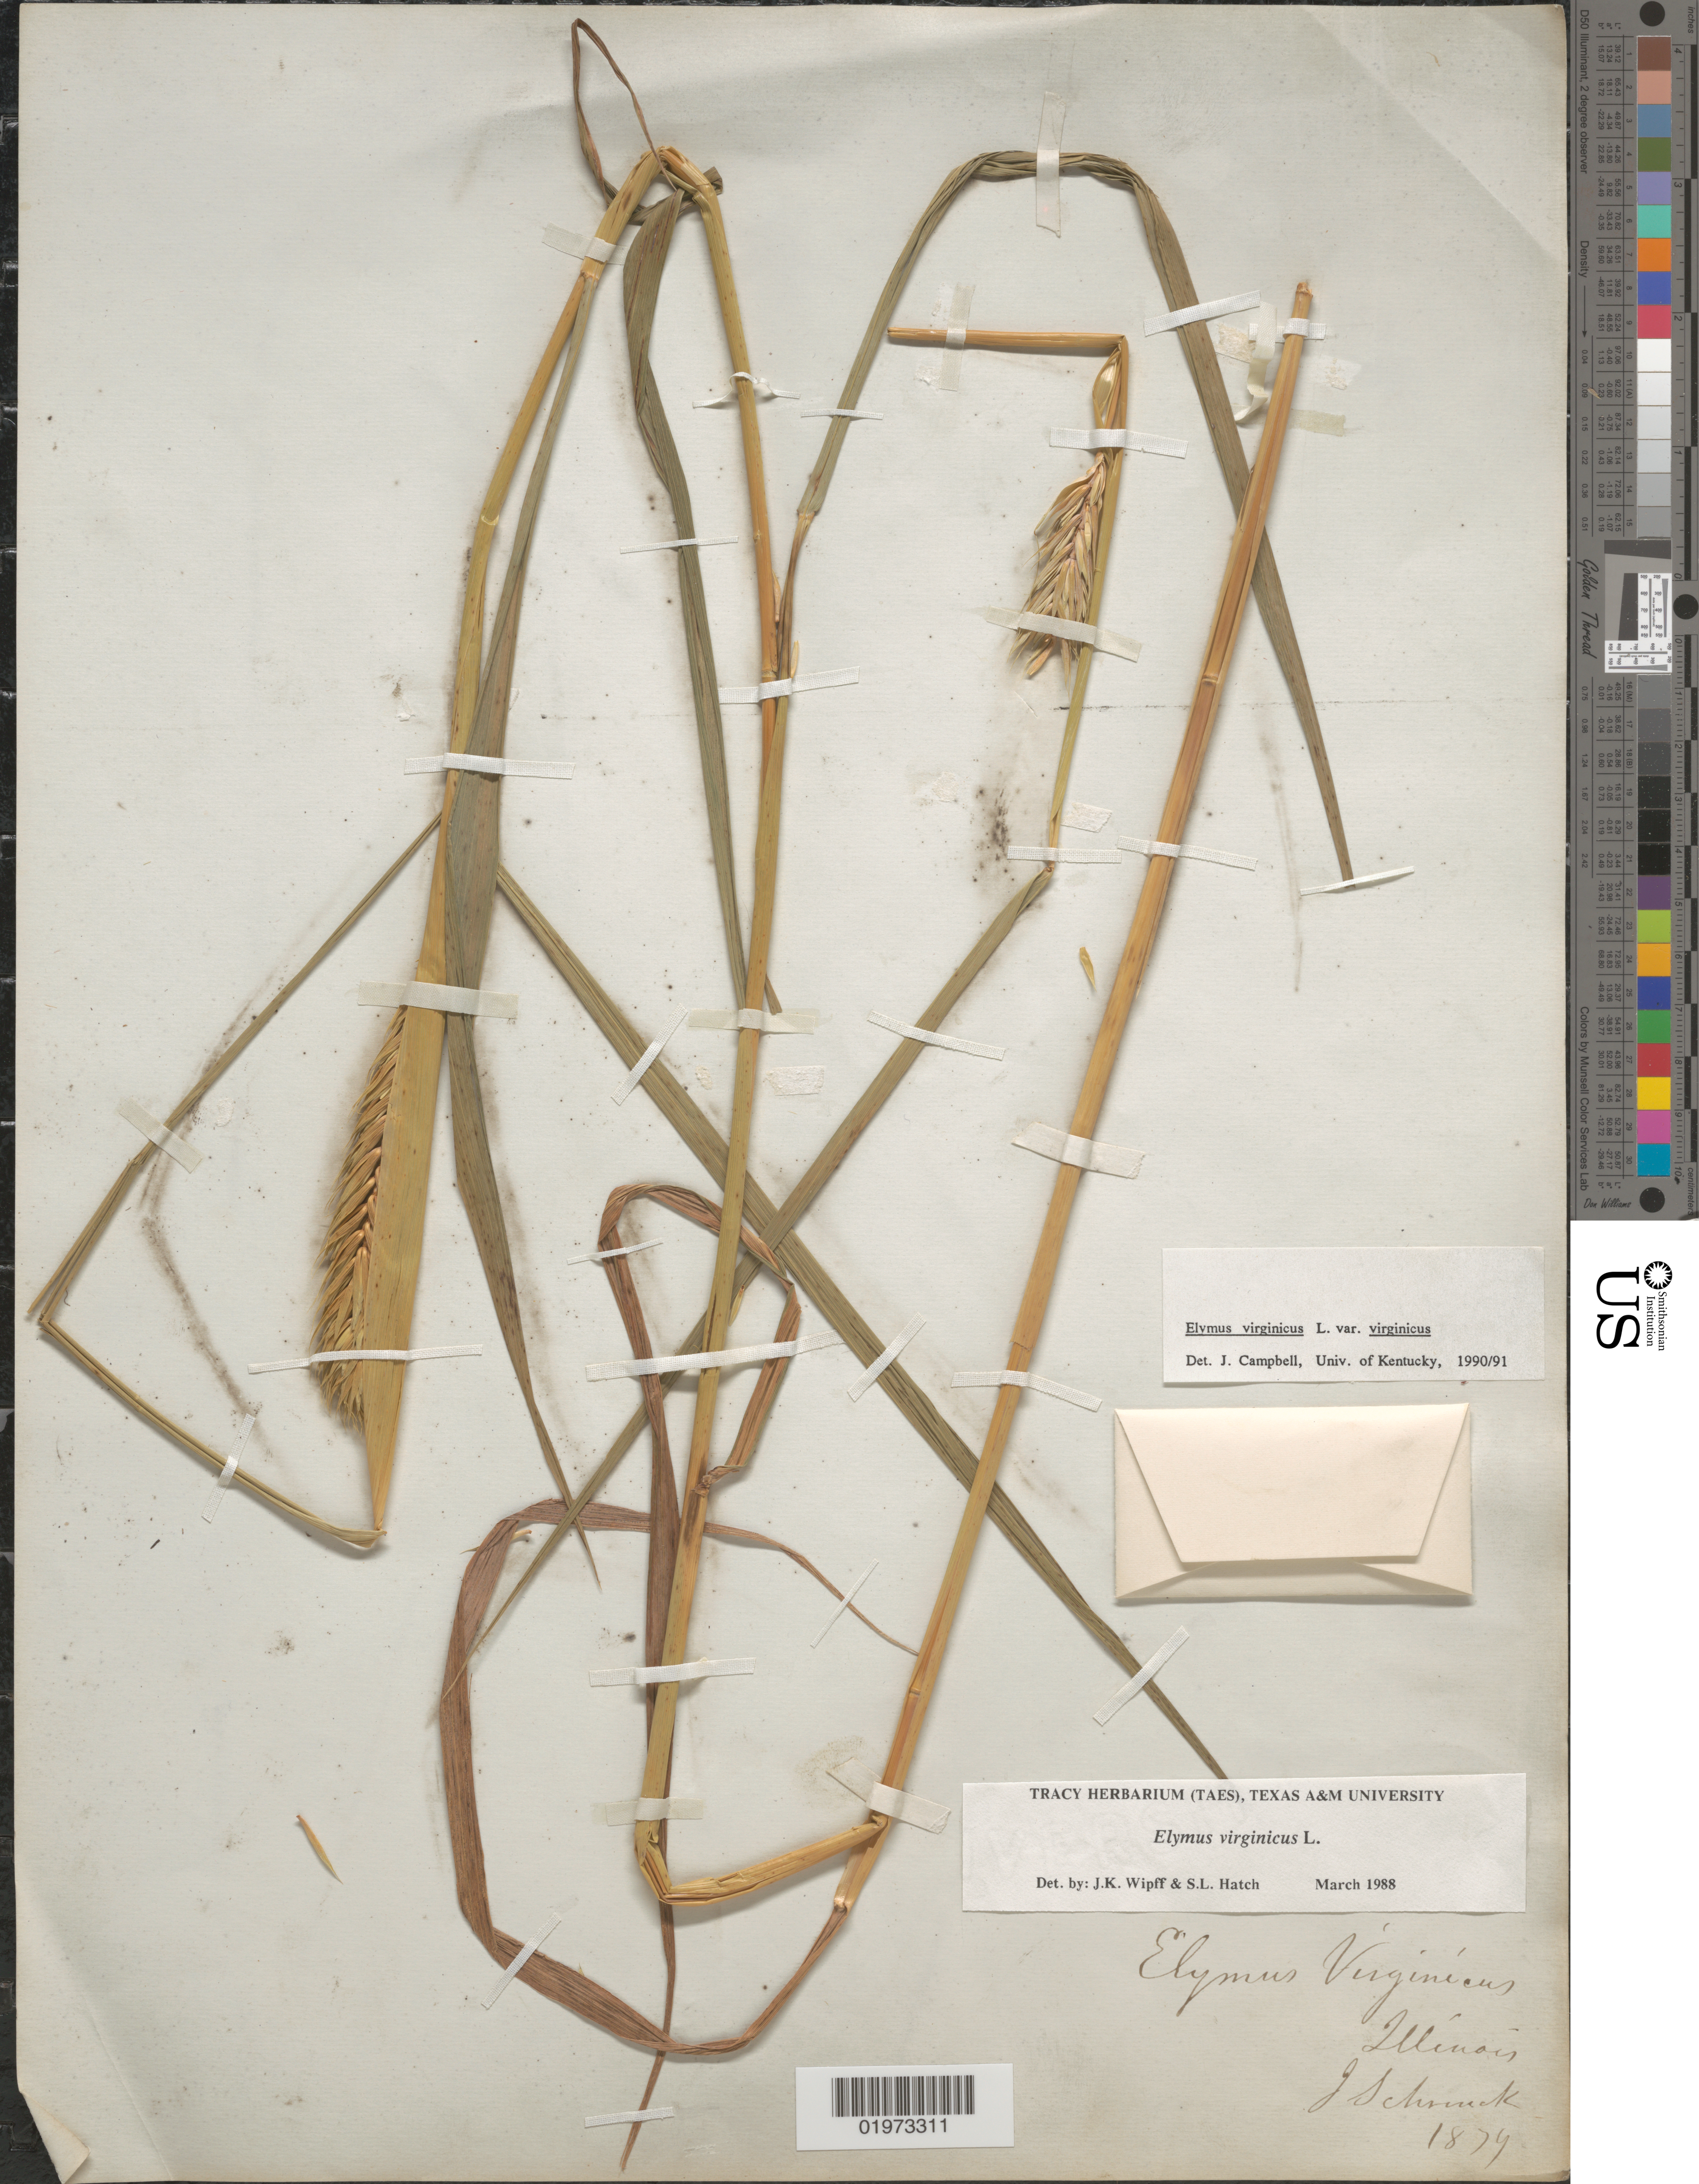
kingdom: Plantae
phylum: Tracheophyta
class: Liliopsida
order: Poales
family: Poaceae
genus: Elymus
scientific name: Elymus virginicus var. virginicus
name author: L.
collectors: J. Schrenck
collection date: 1879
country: United States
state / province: Illinois